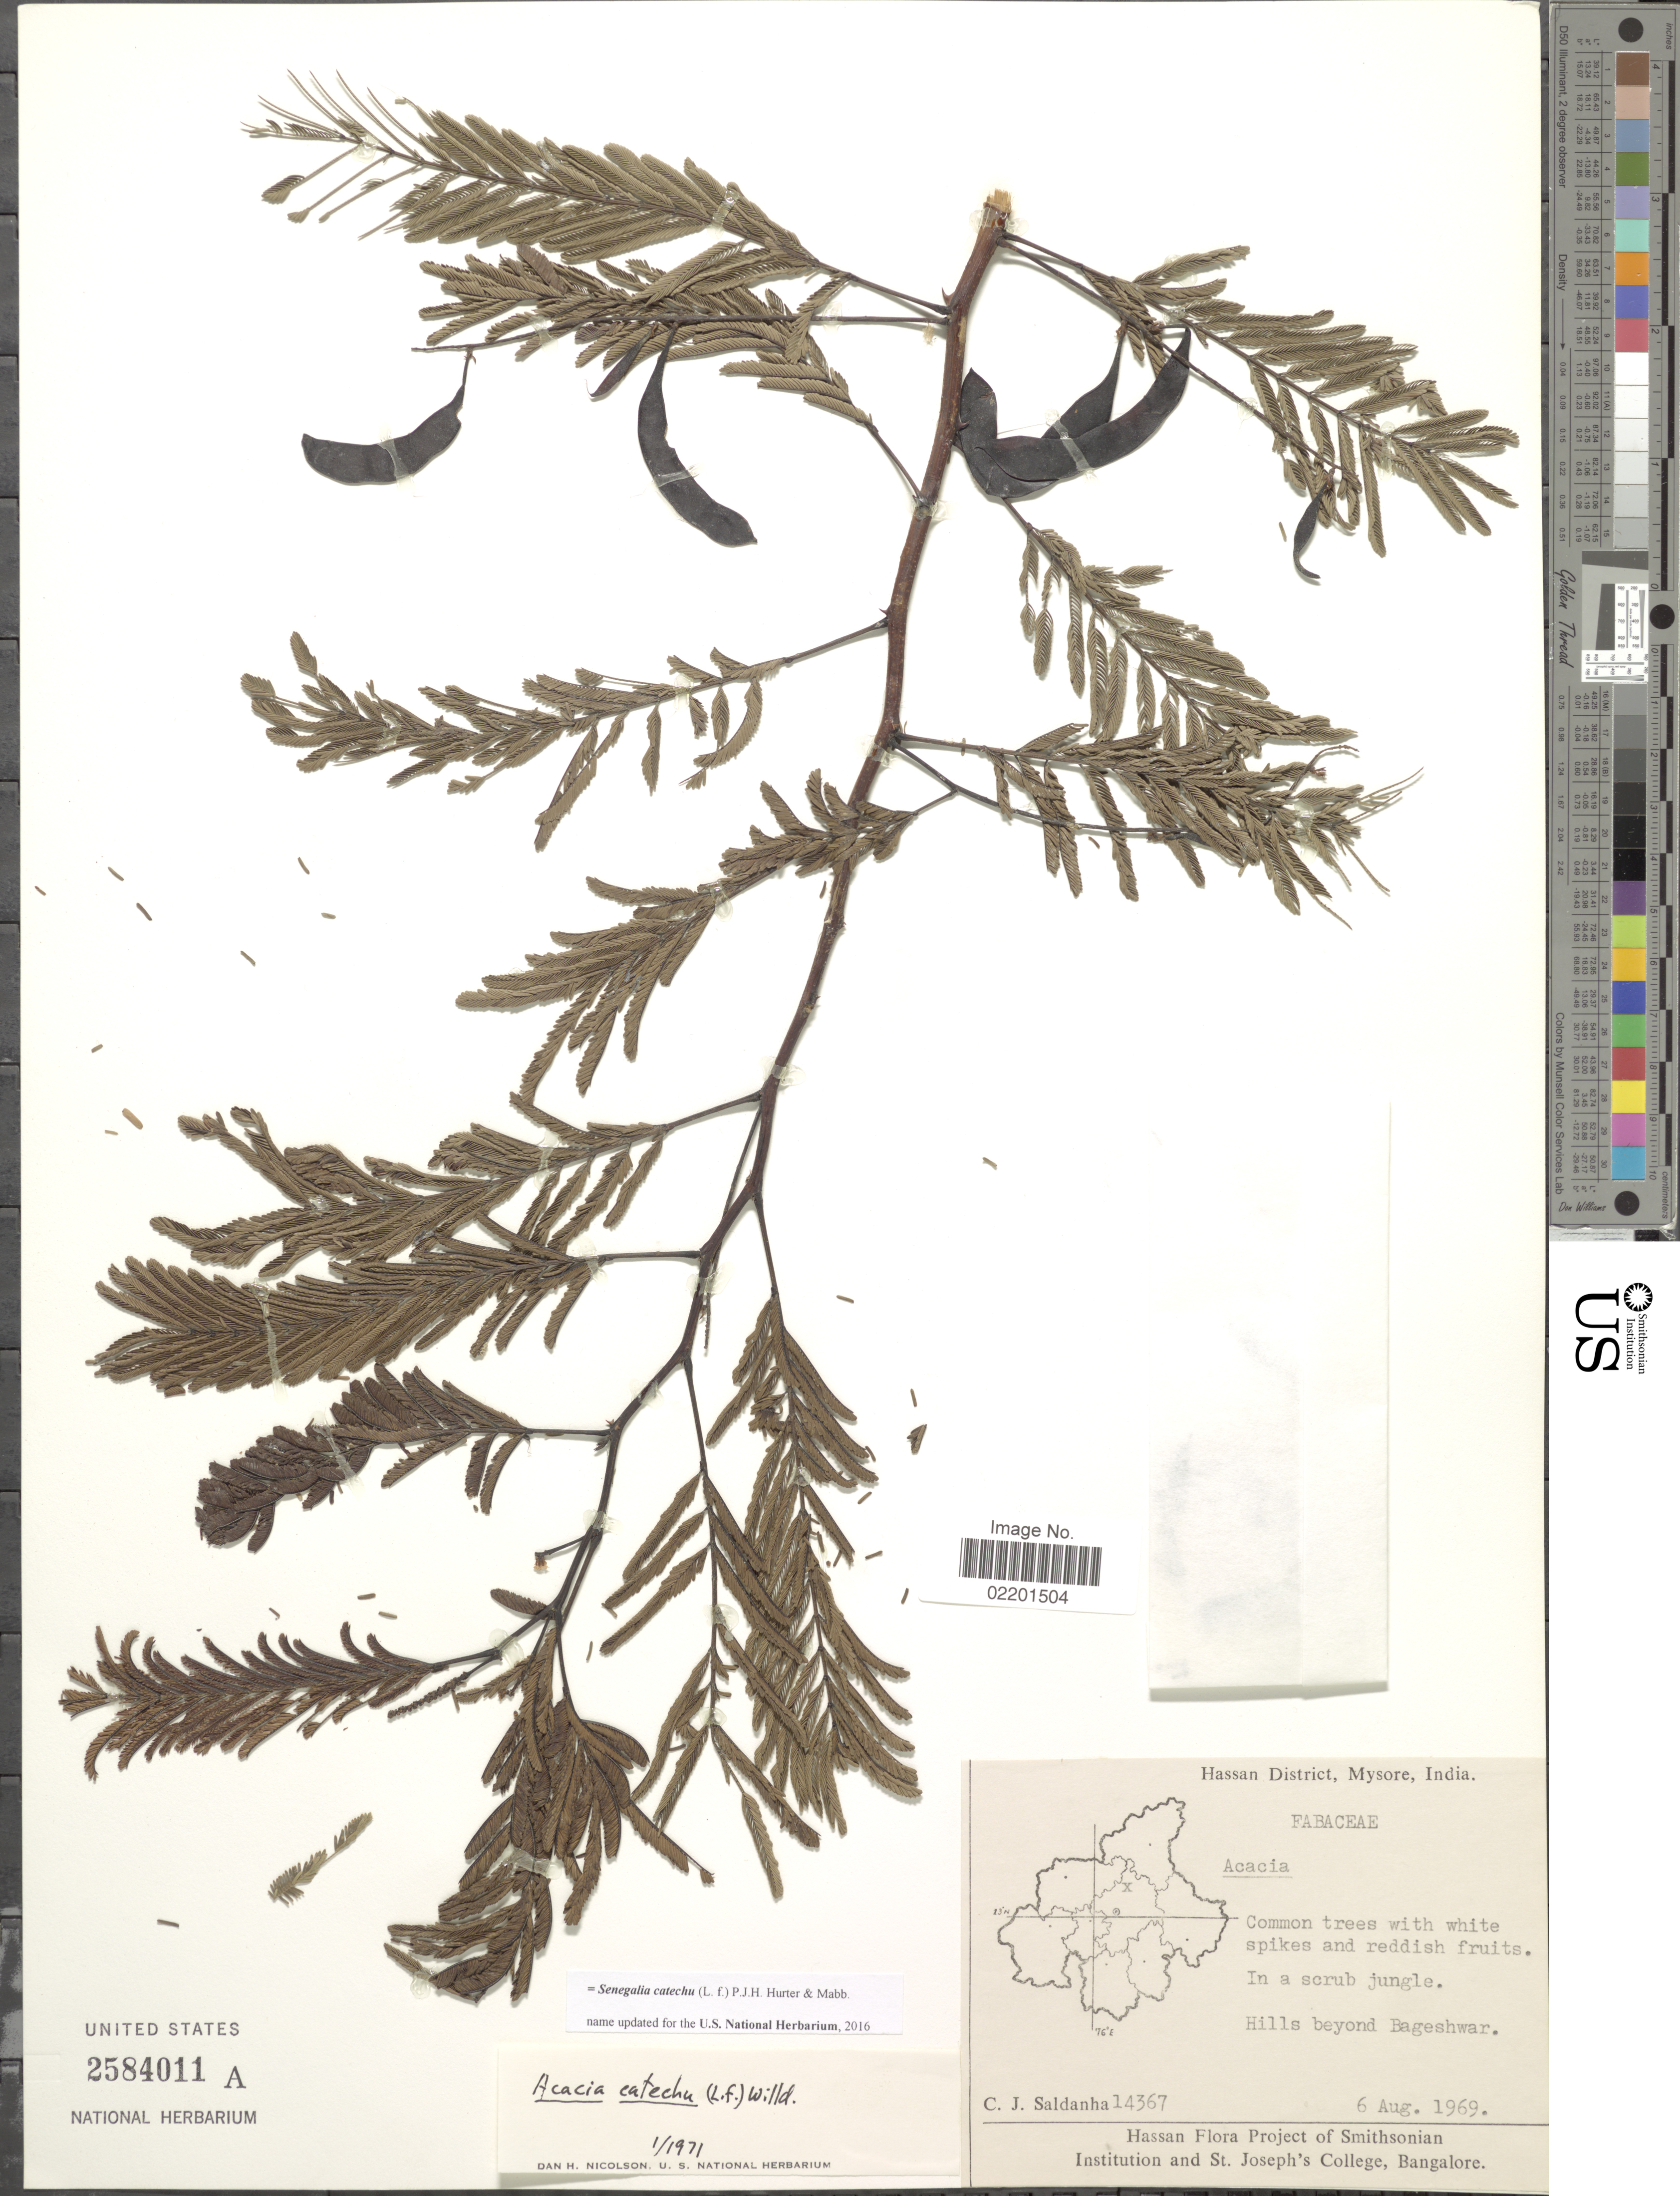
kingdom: Plantae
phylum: Tracheophyta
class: Magnoliopsida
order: Fabales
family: Fabaceae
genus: Senegalia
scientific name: Senegalia catechu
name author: (L. f.) P.J.H. Hurter & Mabb.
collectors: C. J. Saldanha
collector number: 14367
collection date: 1969-08-06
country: India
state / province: Karnataka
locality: Hassan District, Mysore, India. Hills beyond Bageshwar.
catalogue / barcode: US 2584011A